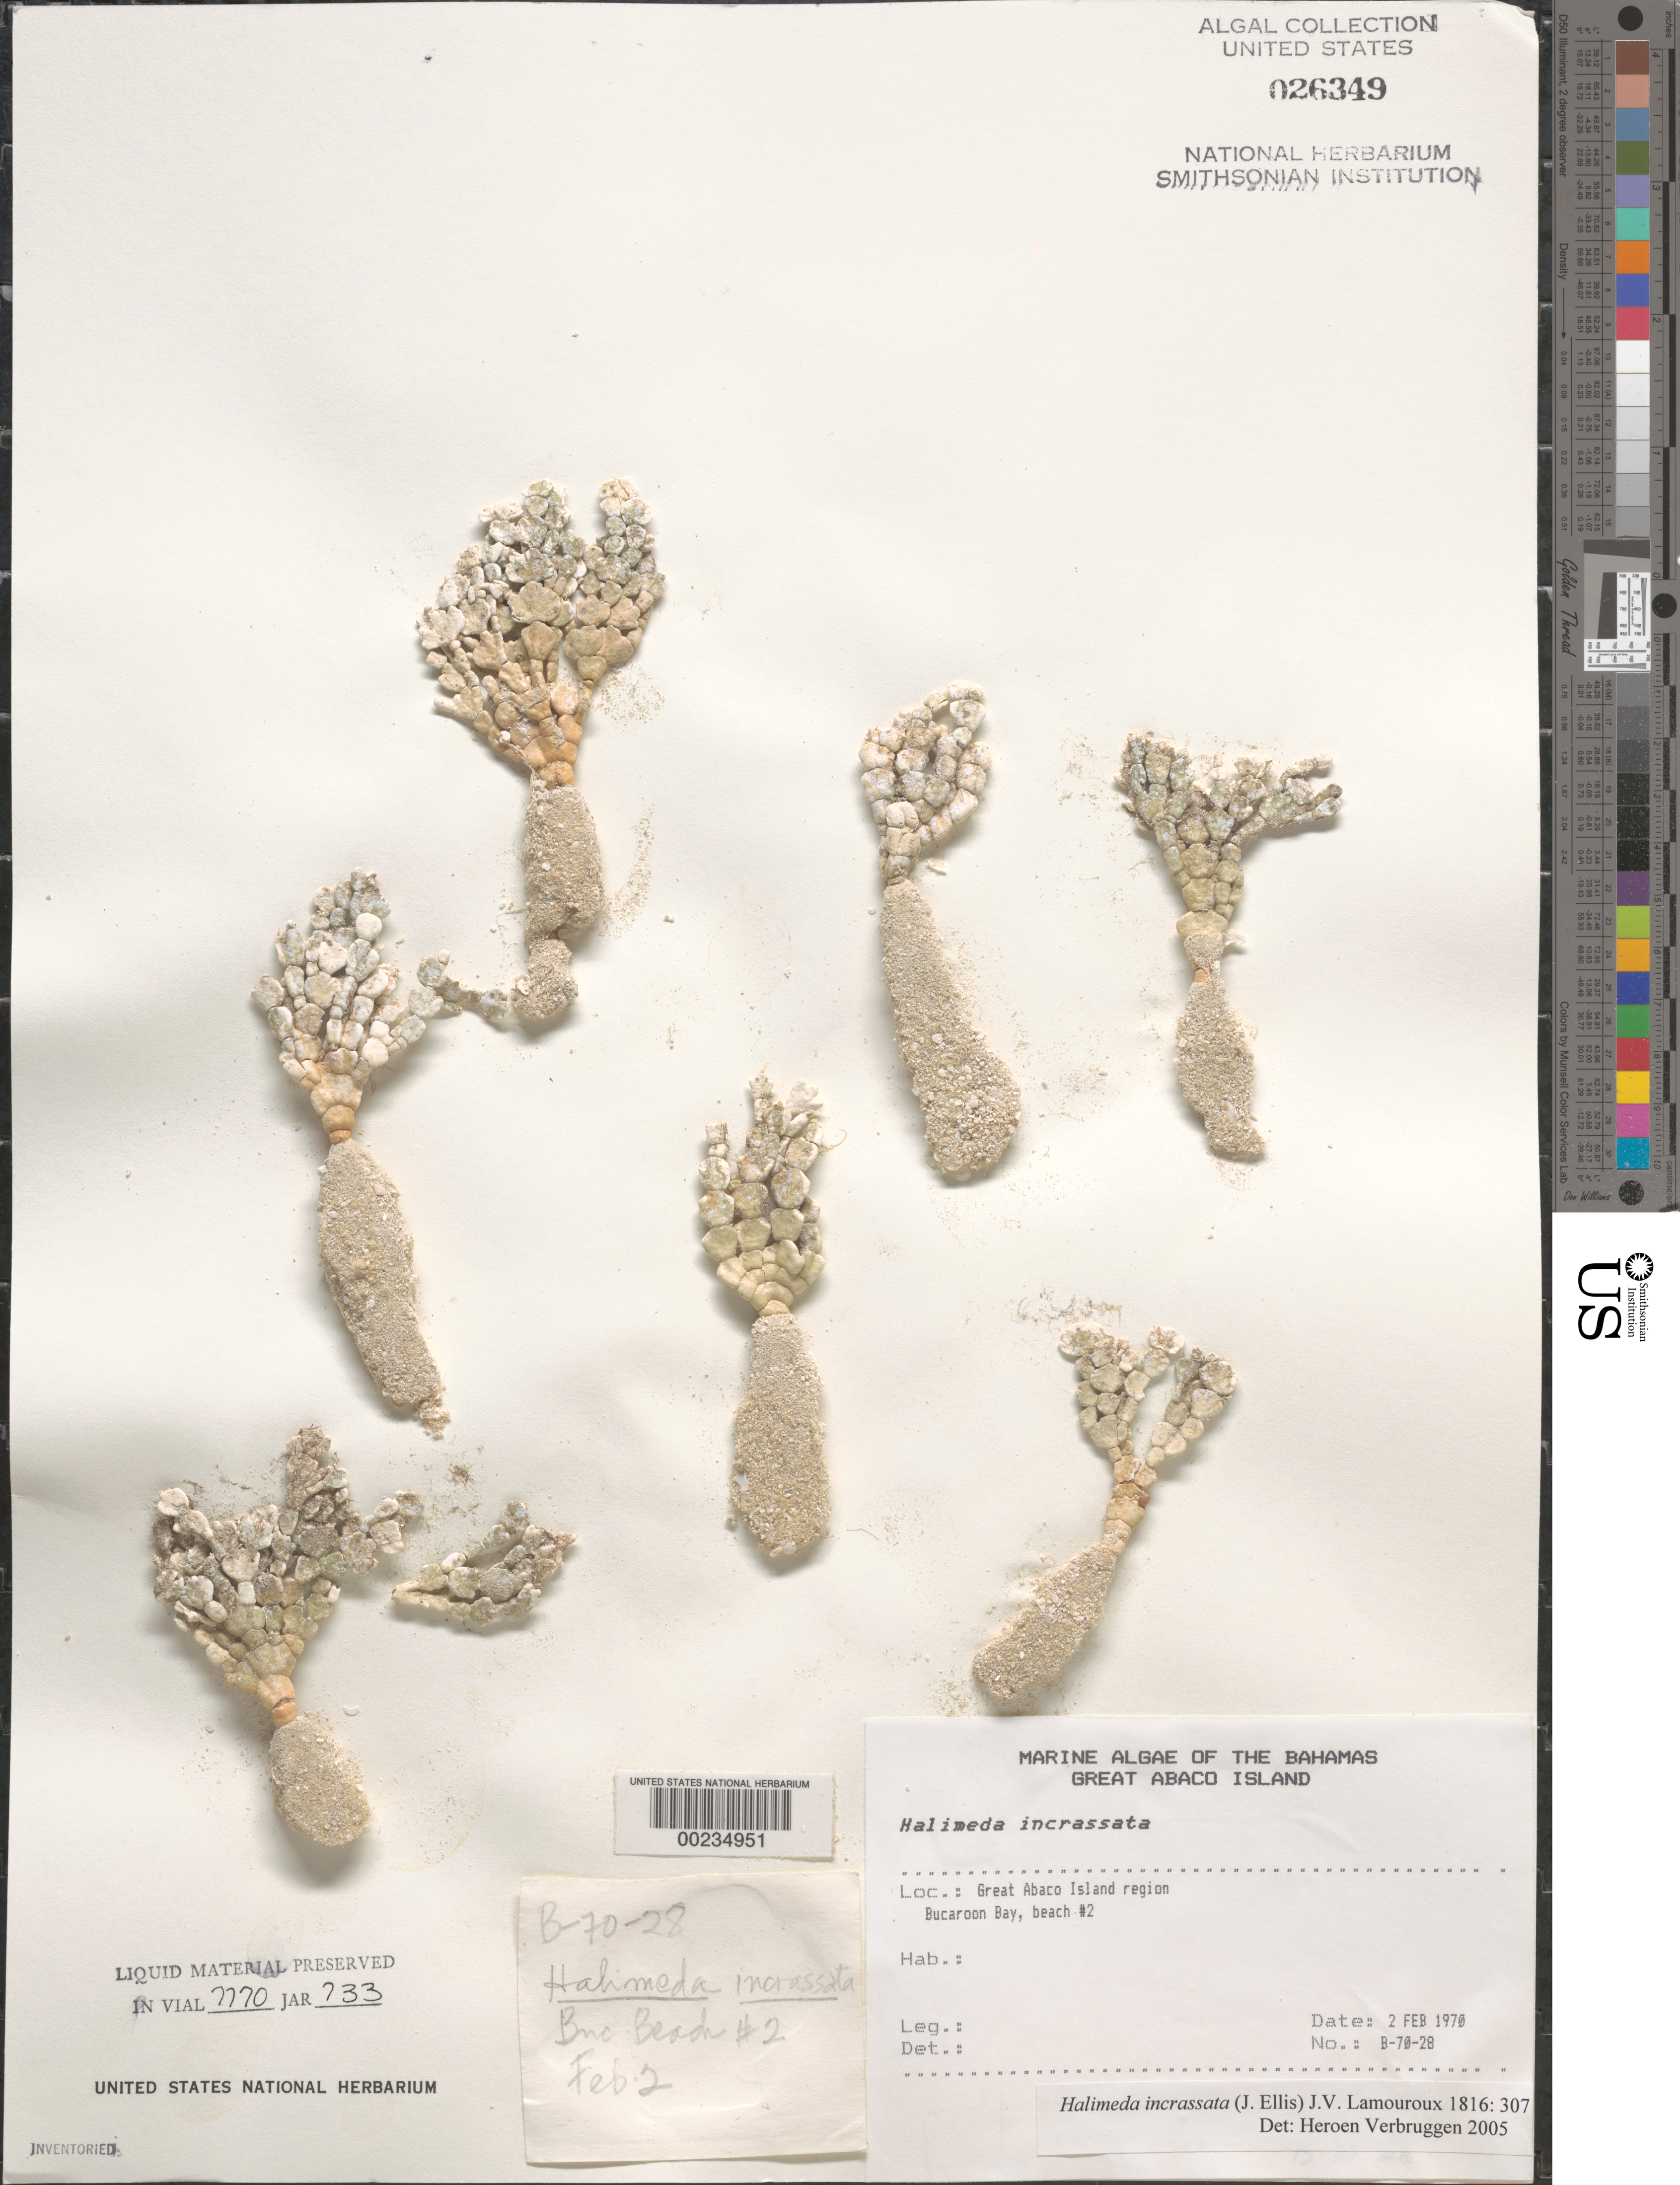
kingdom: Plantae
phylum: Chlorophyta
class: Ulvophyceae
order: Bryopsidales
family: Halimedaceae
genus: Halimeda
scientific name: Halimeda incrassata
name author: (J. Ellis) J.V.Lamouroux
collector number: B-70-28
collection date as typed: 02 Feb 1970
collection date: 1970-02-02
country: Bahamas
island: Great Abaco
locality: Buckaroon Bay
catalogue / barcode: US 26349